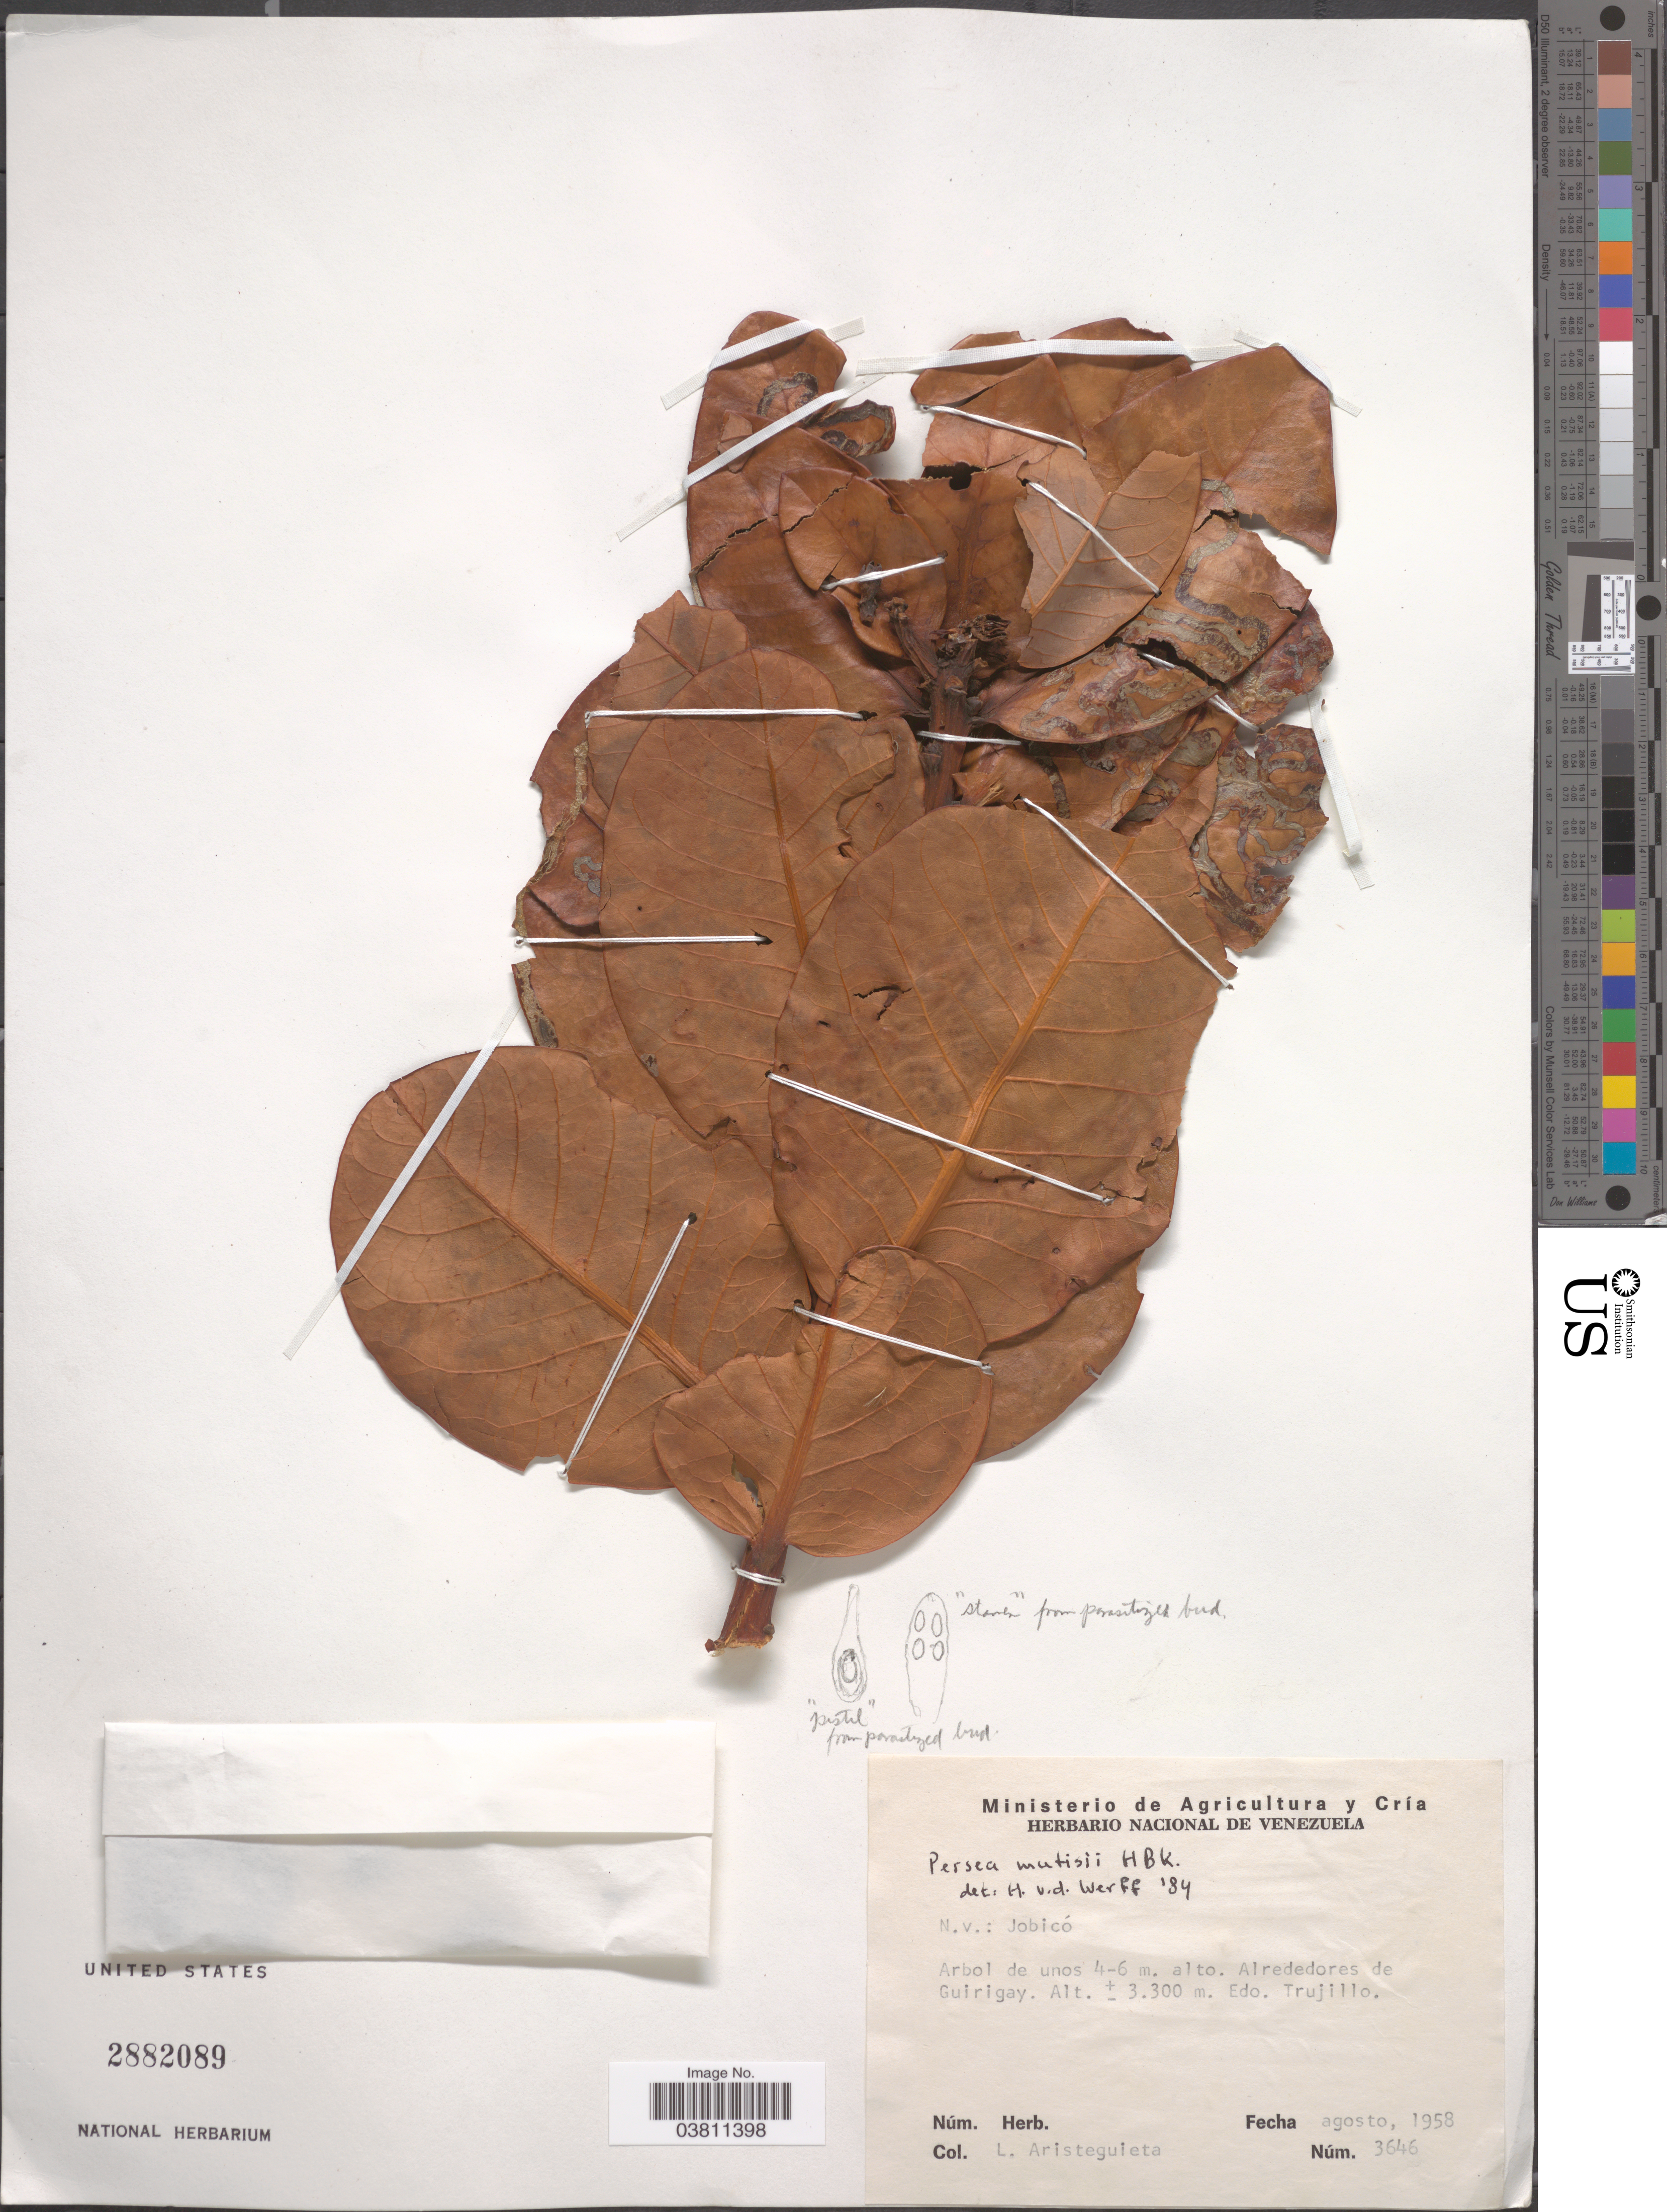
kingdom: Plantae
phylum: Tracheophyta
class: Magnoliopsida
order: Laurales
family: Lauraceae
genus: Persea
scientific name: Persea mutisii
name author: Kunth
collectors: L. Aristeguieta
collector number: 3646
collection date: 1958-08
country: Venezuela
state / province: Trujillo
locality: Alrededores de Guirigay. Edo. Trujillo.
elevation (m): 3300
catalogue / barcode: US 2882089